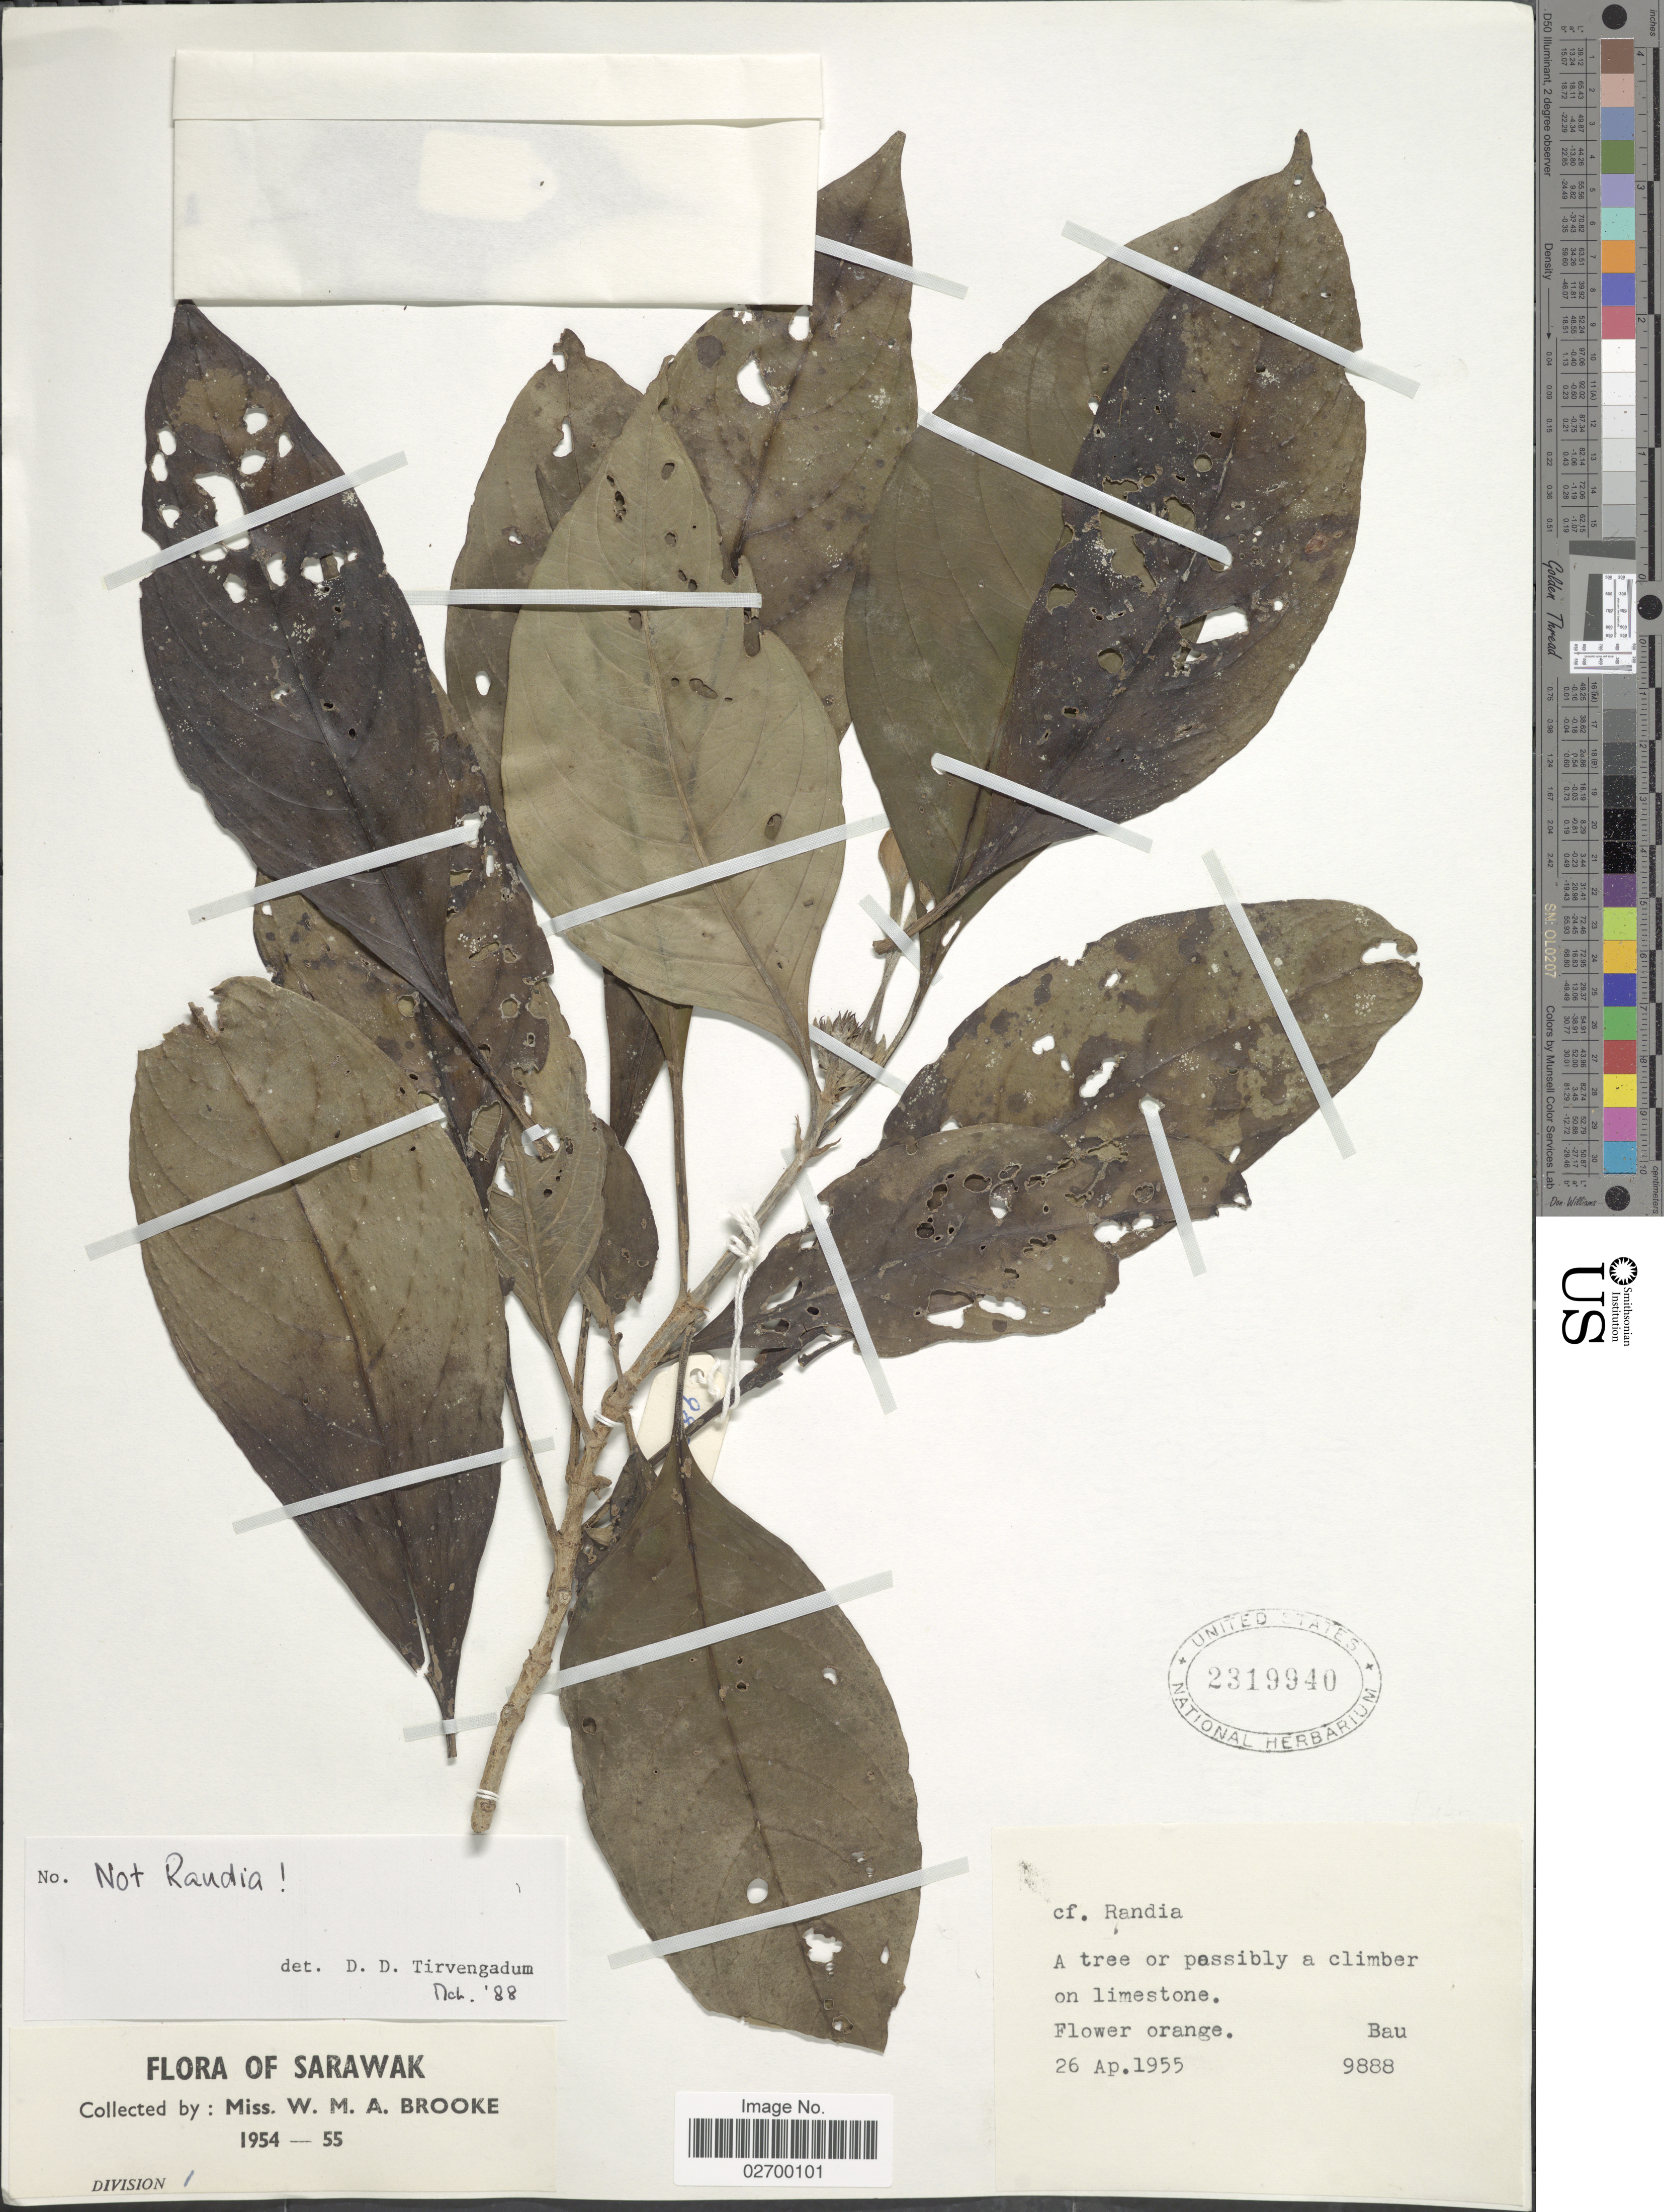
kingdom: Plantae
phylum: Tracheophyta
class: Magnoliopsida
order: Gentianales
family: Rubiaceae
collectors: W. Brooke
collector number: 9888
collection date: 1955-04-26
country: Malaysia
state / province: Sarawak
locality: Bau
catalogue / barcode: US 2319940